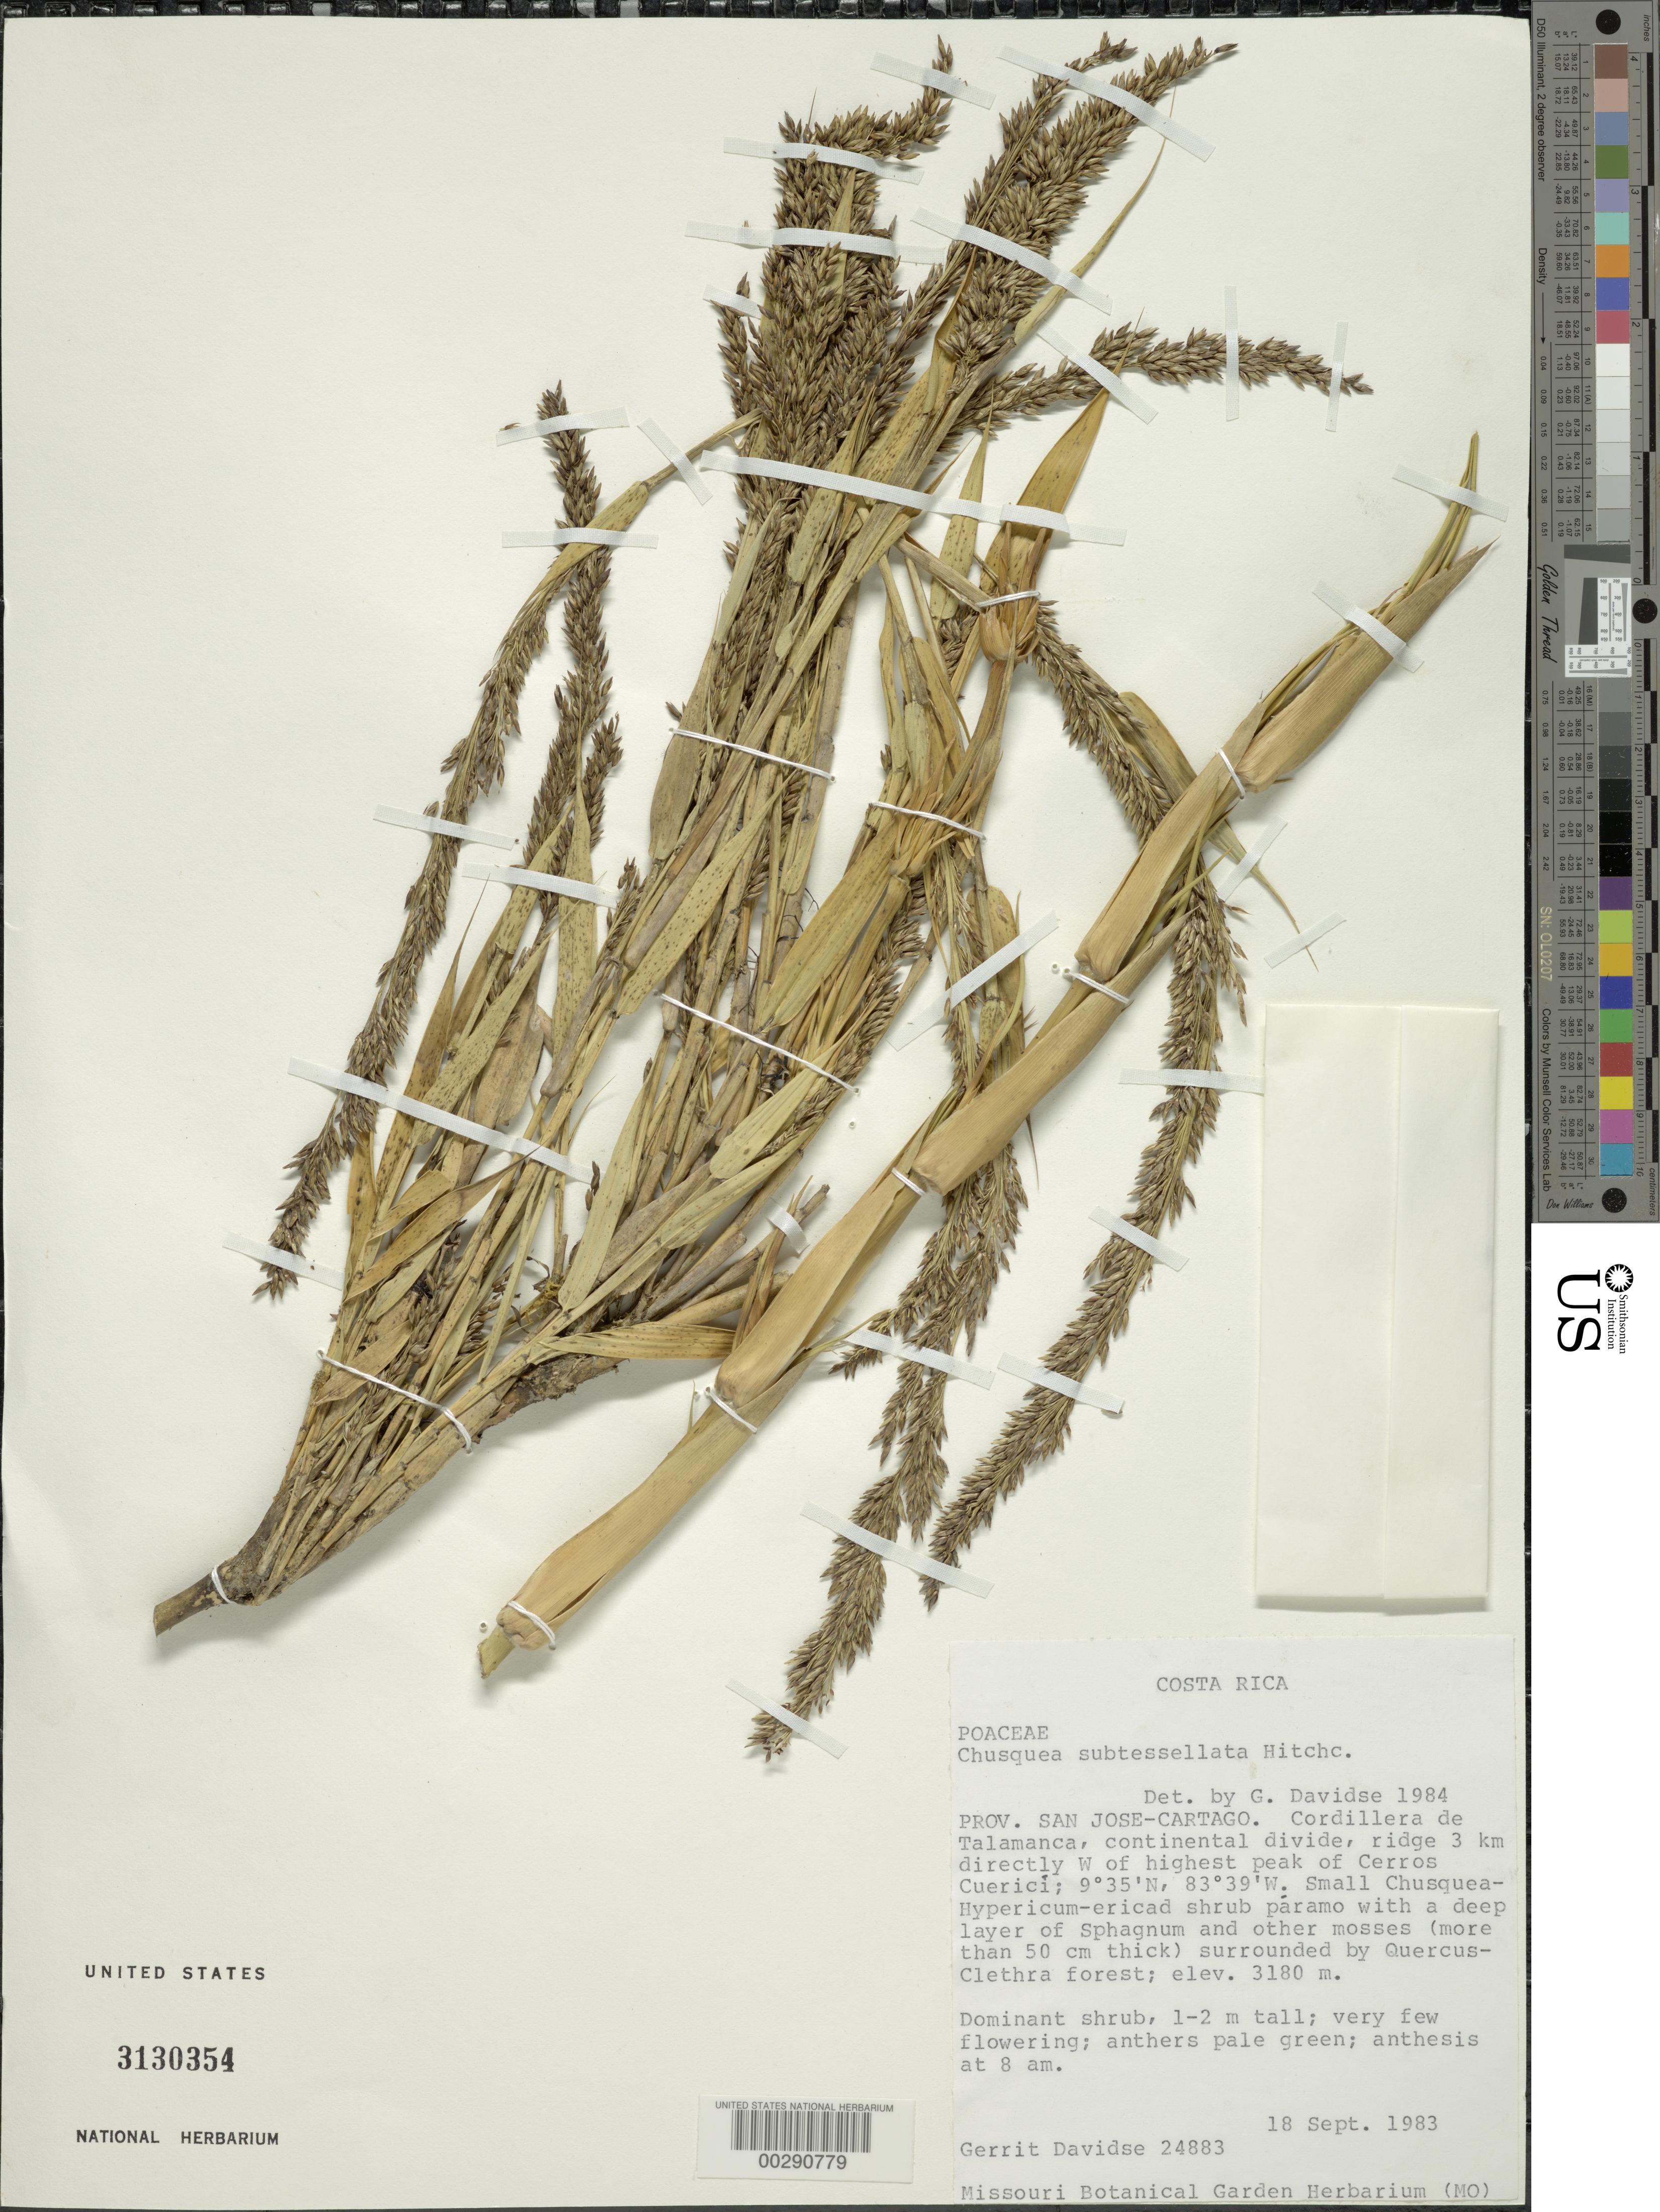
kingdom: Plantae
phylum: Tracheophyta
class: Liliopsida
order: Poales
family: Poaceae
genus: Chusquea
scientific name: Chusquea subtessellata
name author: Hitchc.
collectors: G. Davidse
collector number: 24883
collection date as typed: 18 Sep 1983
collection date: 1983-09-18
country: Costa Rica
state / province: Cartago / San José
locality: Cordillera de Talamanca, Continental Divide, ridge 3 km directly W of highest peak of Cerros Cuerici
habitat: Paramo surrounded by forest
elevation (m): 3180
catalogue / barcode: US 3130354